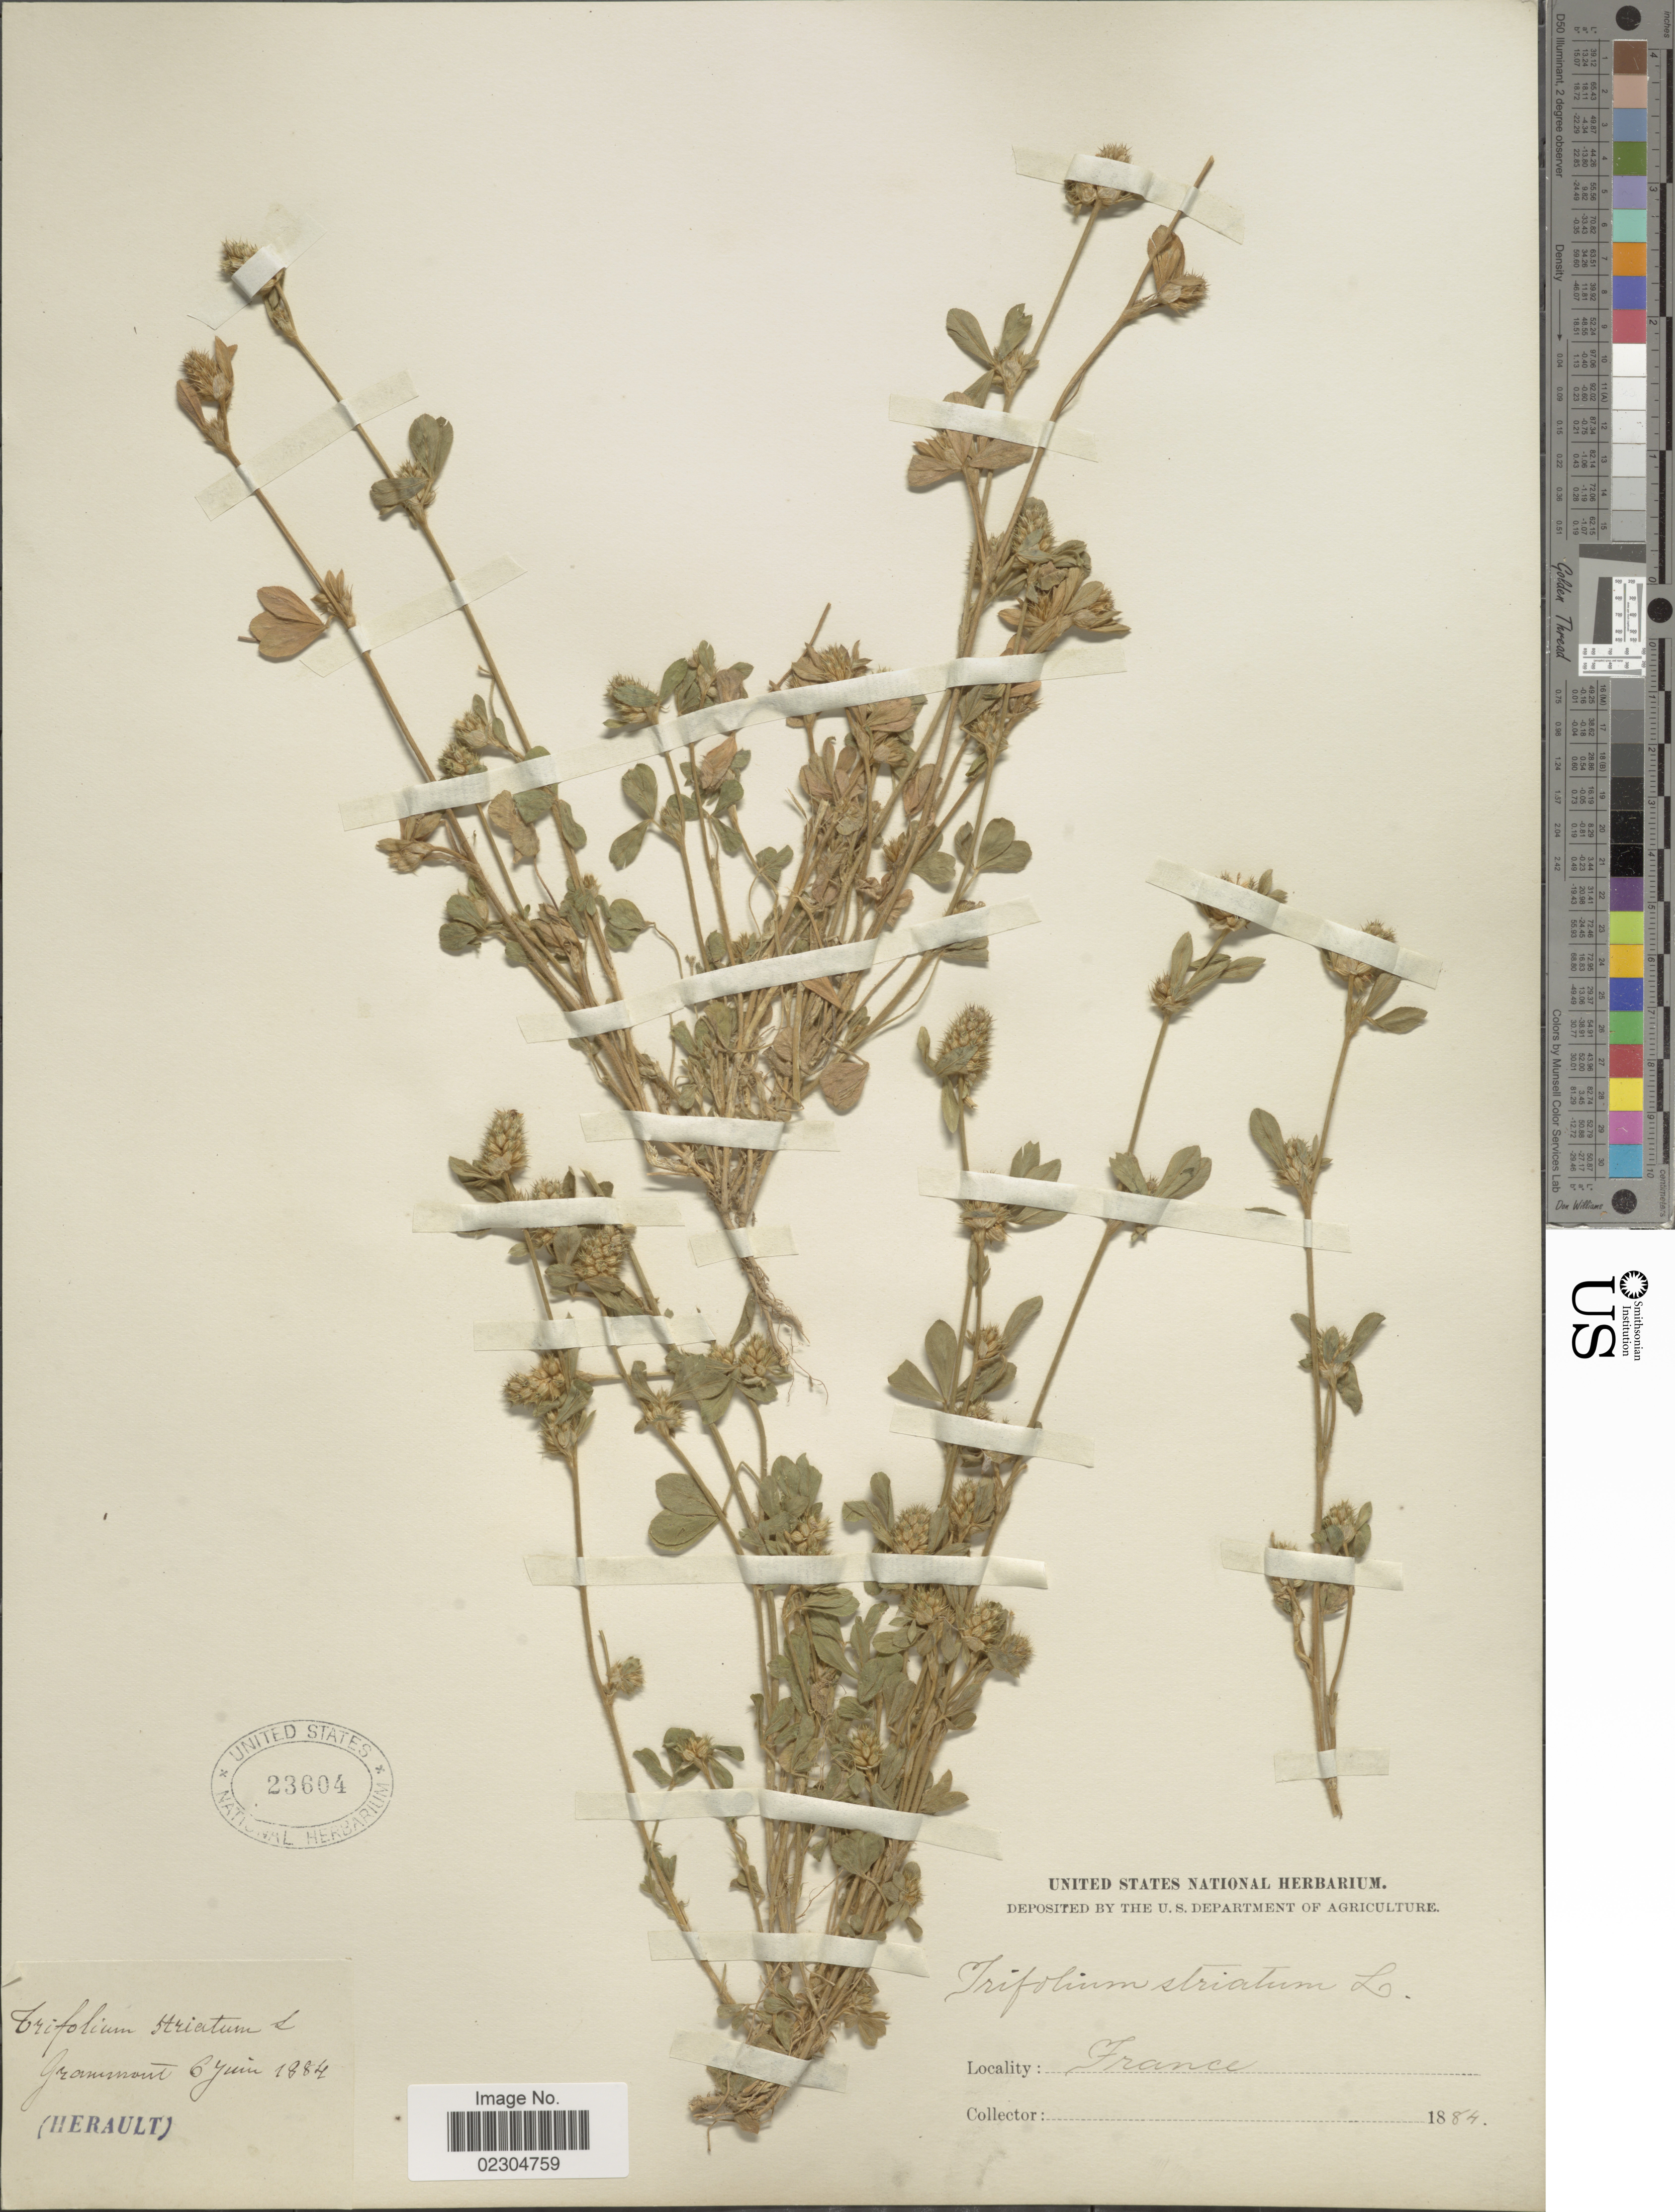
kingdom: Plantae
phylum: Tracheophyta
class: Magnoliopsida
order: Fabales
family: Fabaceae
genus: Trifolium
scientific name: Trifolium striatum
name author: L.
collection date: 1884-06-06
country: France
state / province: Occitanie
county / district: Hérault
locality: Grammont (Herault)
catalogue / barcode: US 23604